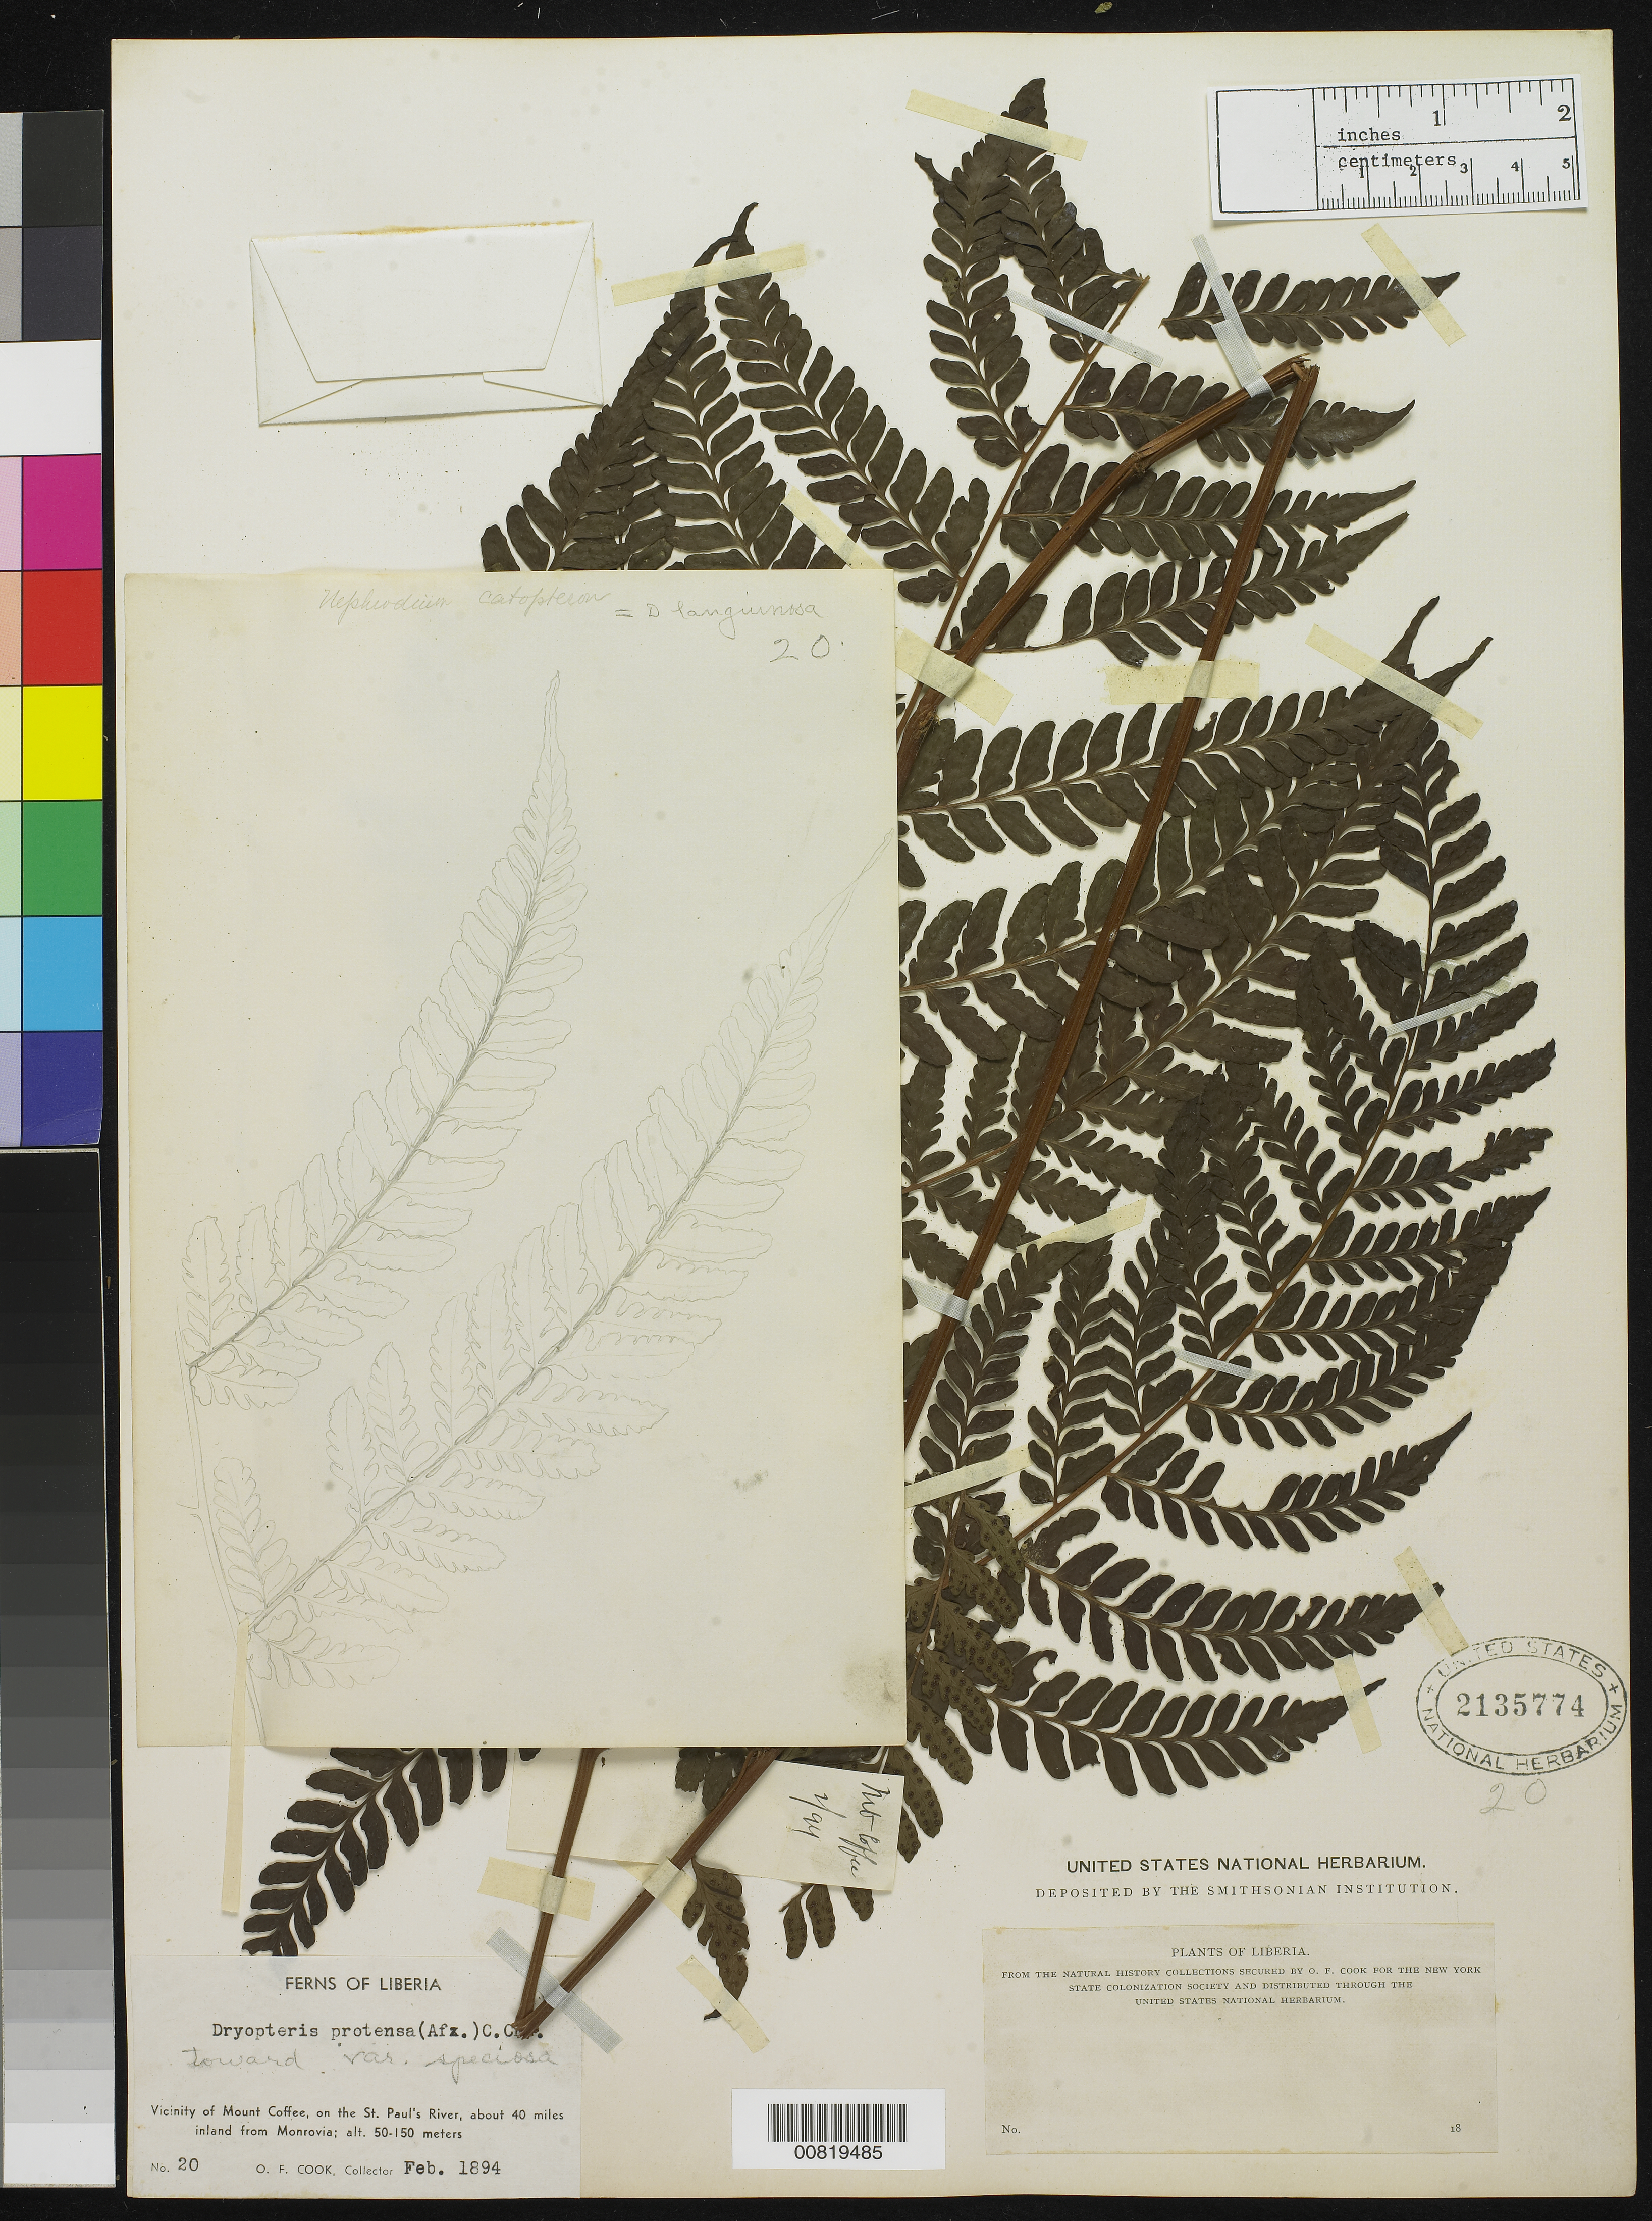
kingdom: Plantae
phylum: Tracheophyta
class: Polypodiopsida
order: Polypodiales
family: Tectariaceae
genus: Triplophyllum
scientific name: Triplophyllum speciosum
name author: (Mett. ex Kuhn)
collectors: O. F. Cook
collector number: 20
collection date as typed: Feb 1894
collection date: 1894-02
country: Liberia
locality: Vicinity of Mt. Coffee, on the St. Paul's River, about 40 miles inland from Monrovia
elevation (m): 50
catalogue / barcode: US 2135774